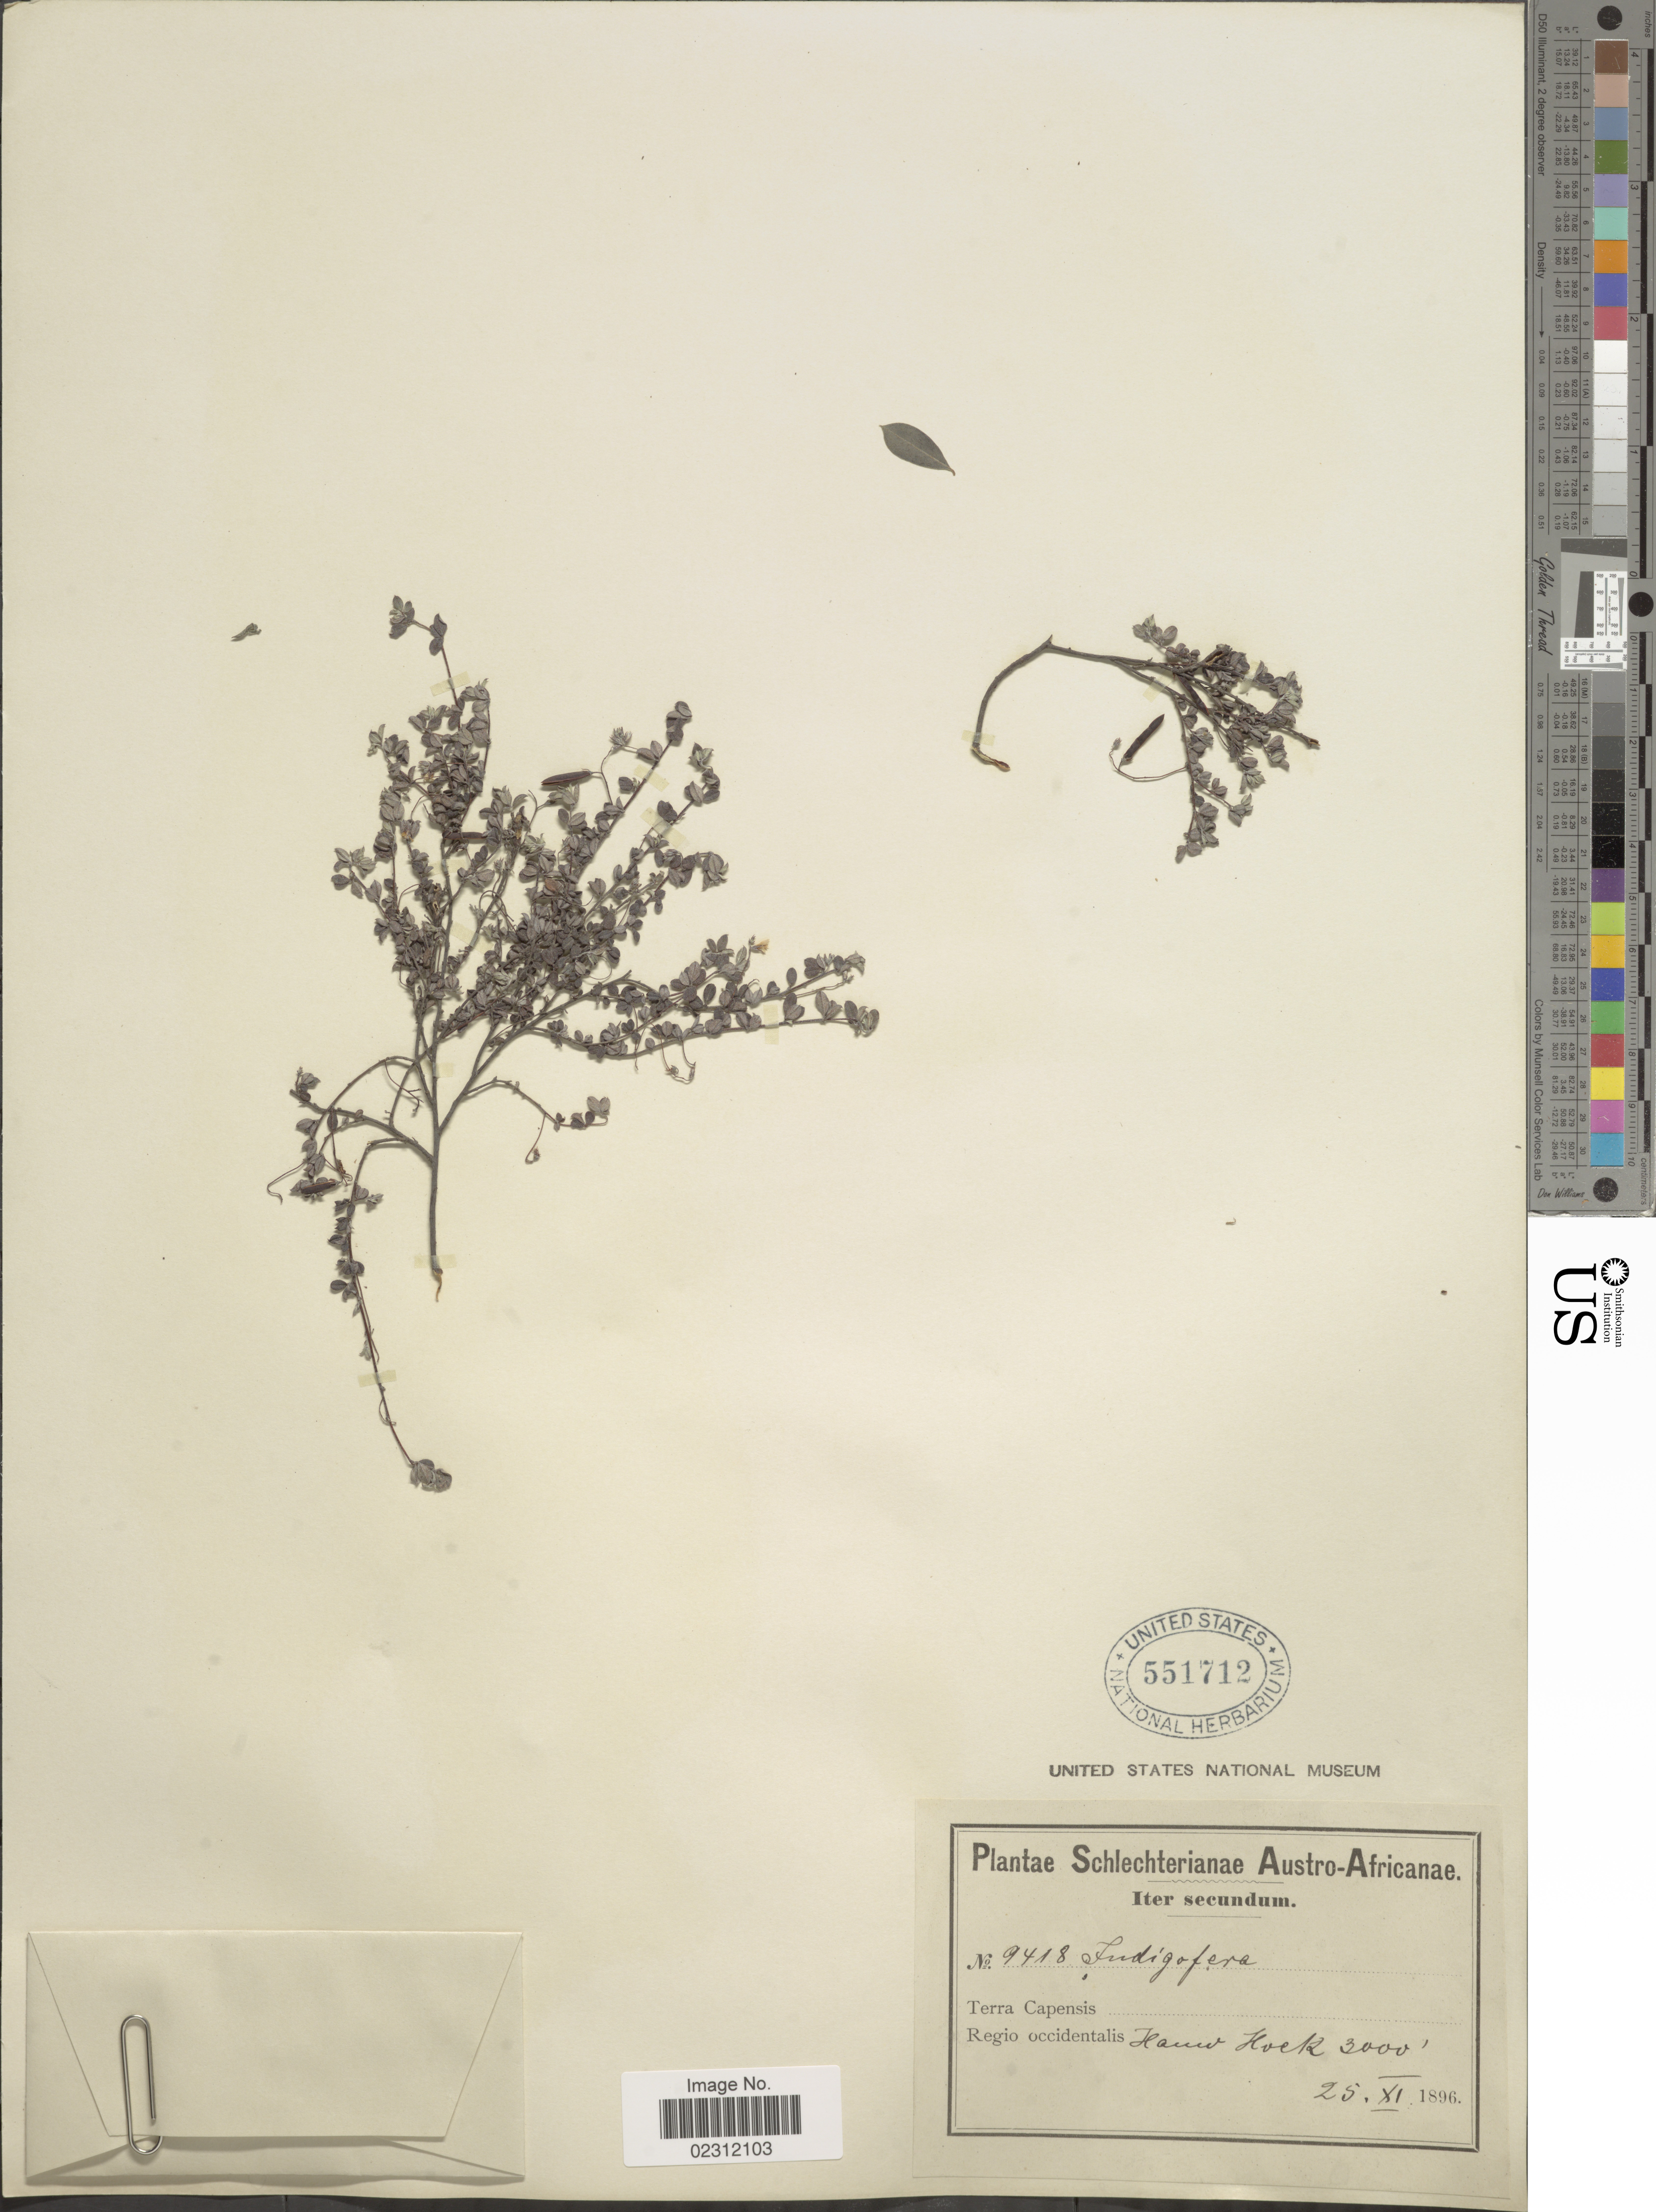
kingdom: Plantae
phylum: Tracheophyta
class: Magnoliopsida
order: Fabales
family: Fabaceae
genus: Indigofera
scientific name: Indigofera sarmentosa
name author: L. f.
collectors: Schlechter, --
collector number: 9418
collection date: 1896-11-25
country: South Africa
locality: Austro-Africanae, Hauw Hoek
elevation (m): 914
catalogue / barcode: US 551712